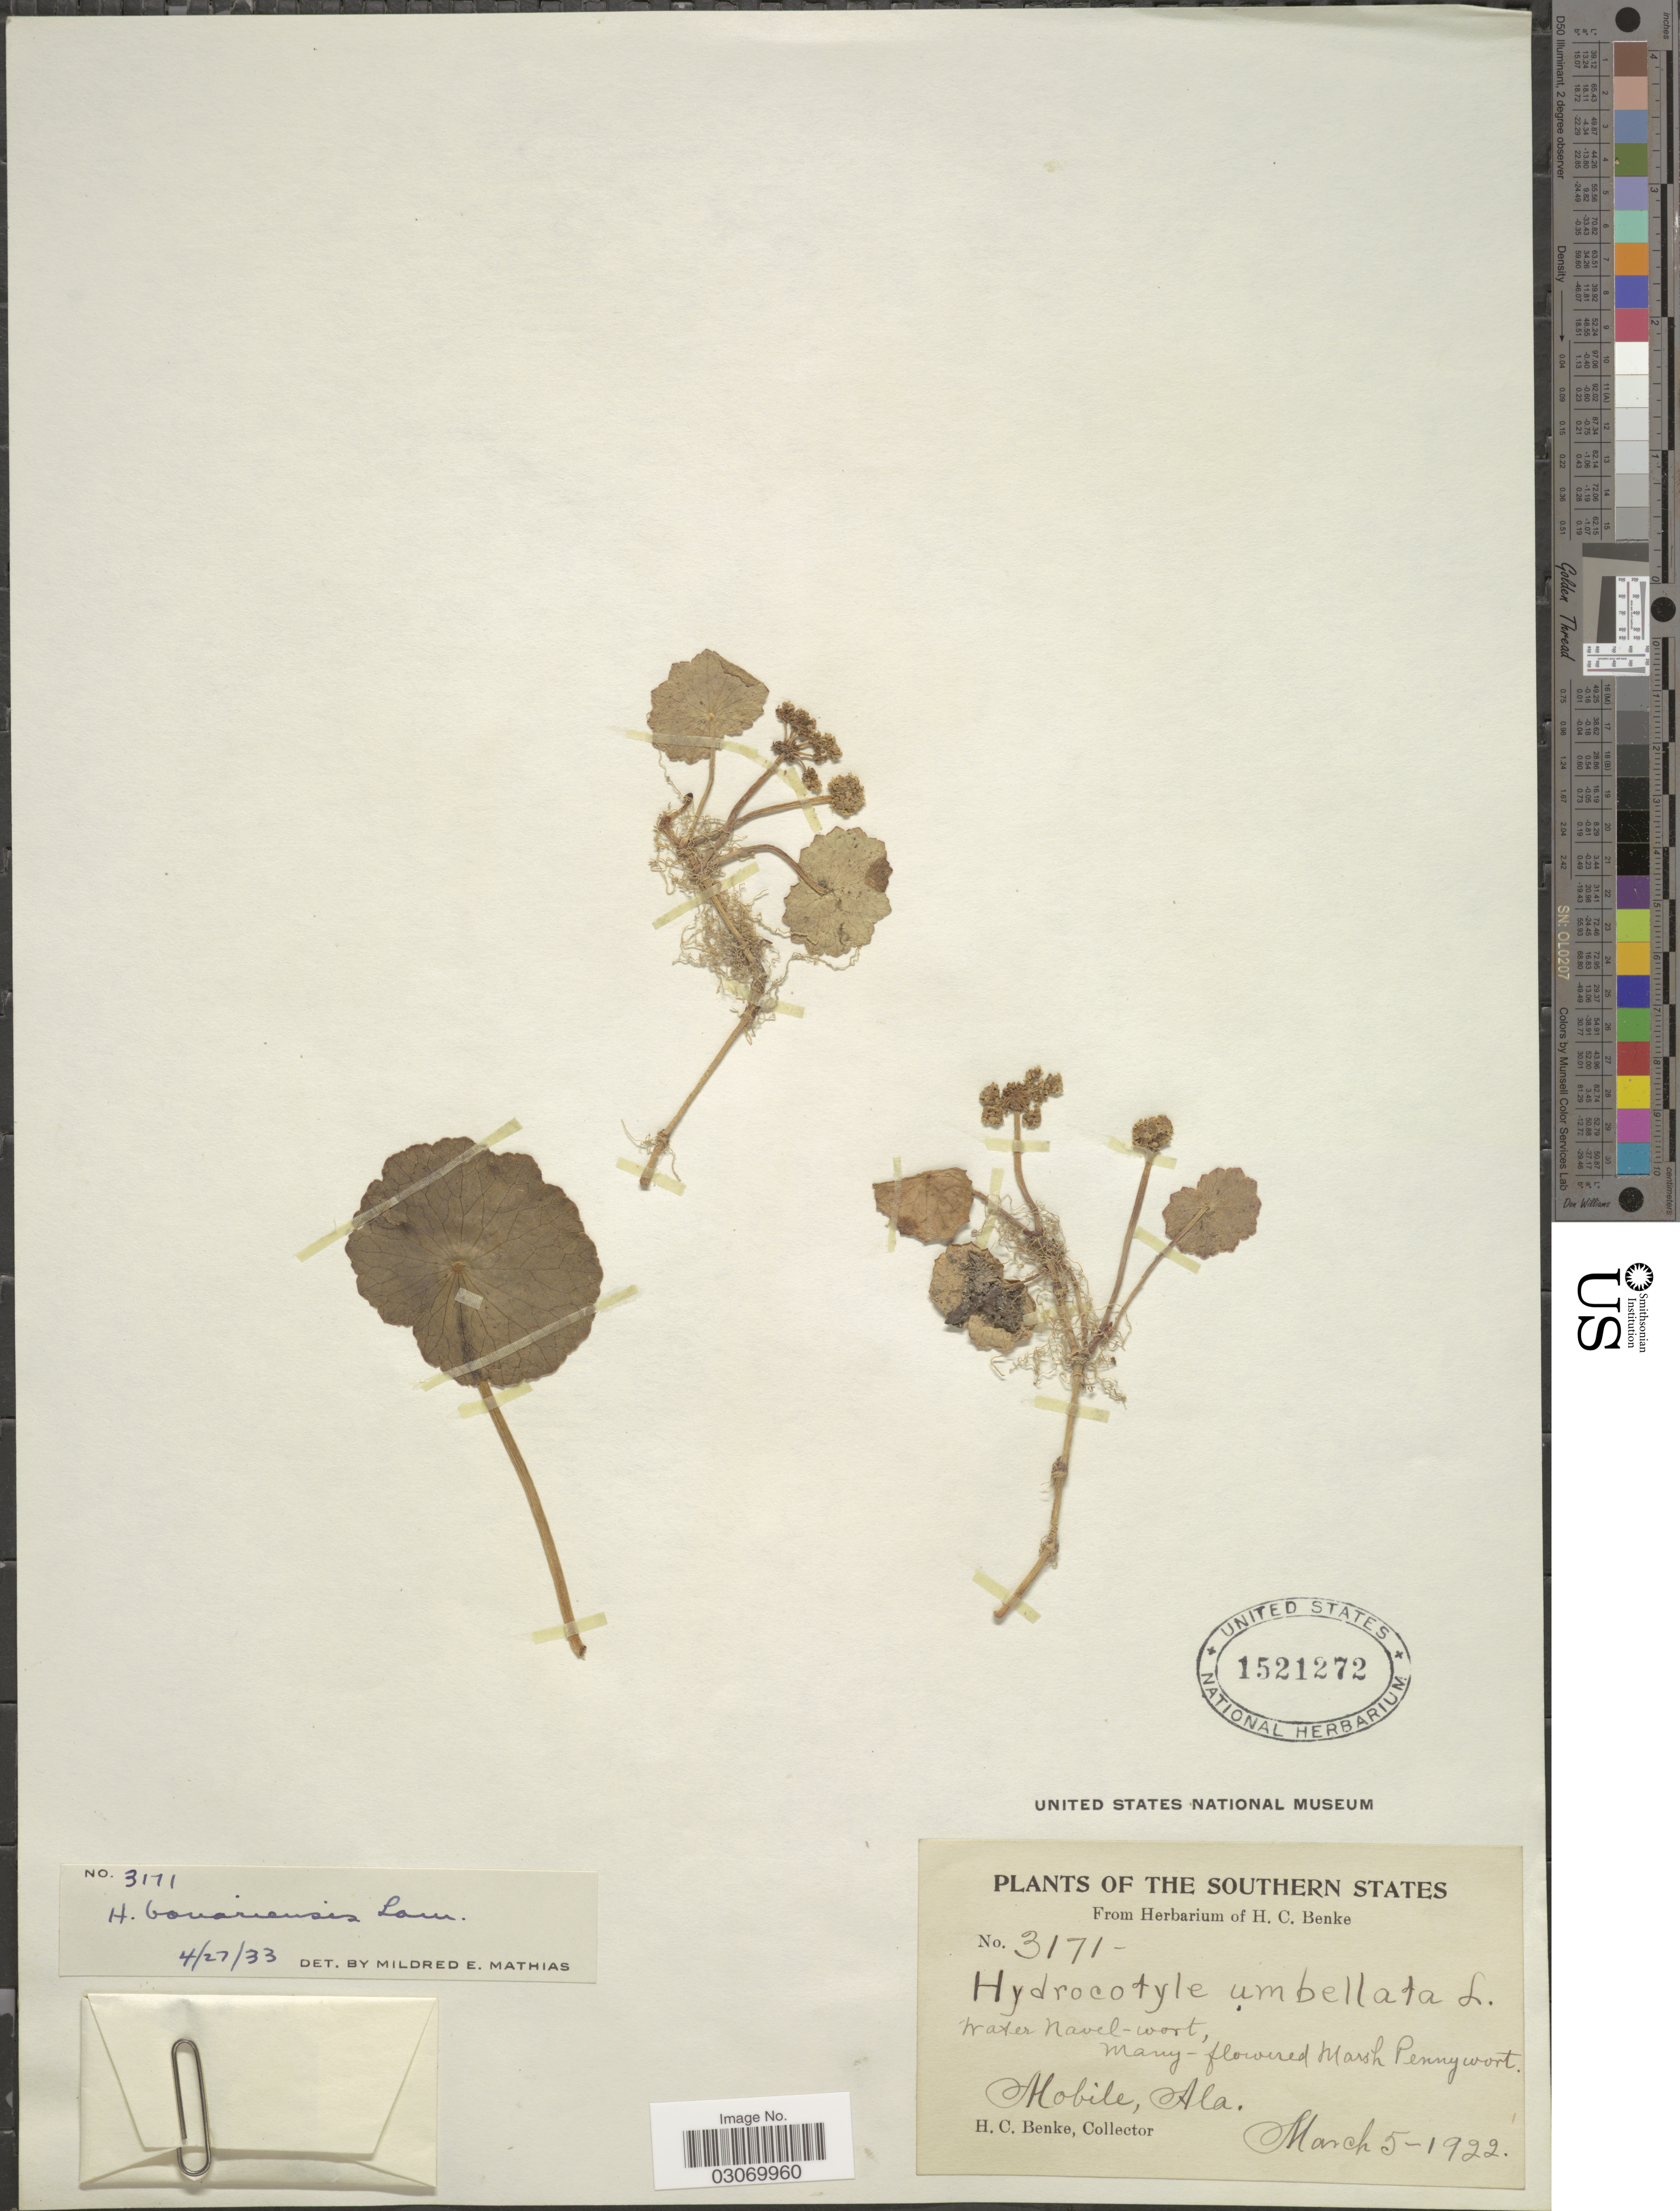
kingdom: Plantae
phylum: Tracheophyta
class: Magnoliopsida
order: Apiales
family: Araliaceae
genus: Hydrocotyle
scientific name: Hydrocotyle bonariensis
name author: Lam.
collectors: H. Benke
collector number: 3171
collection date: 1922-03-05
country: United States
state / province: Alabama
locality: Water Navel-wort, Many-flowered Marsh Pennyworth. Mobile.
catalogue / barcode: US 1521272